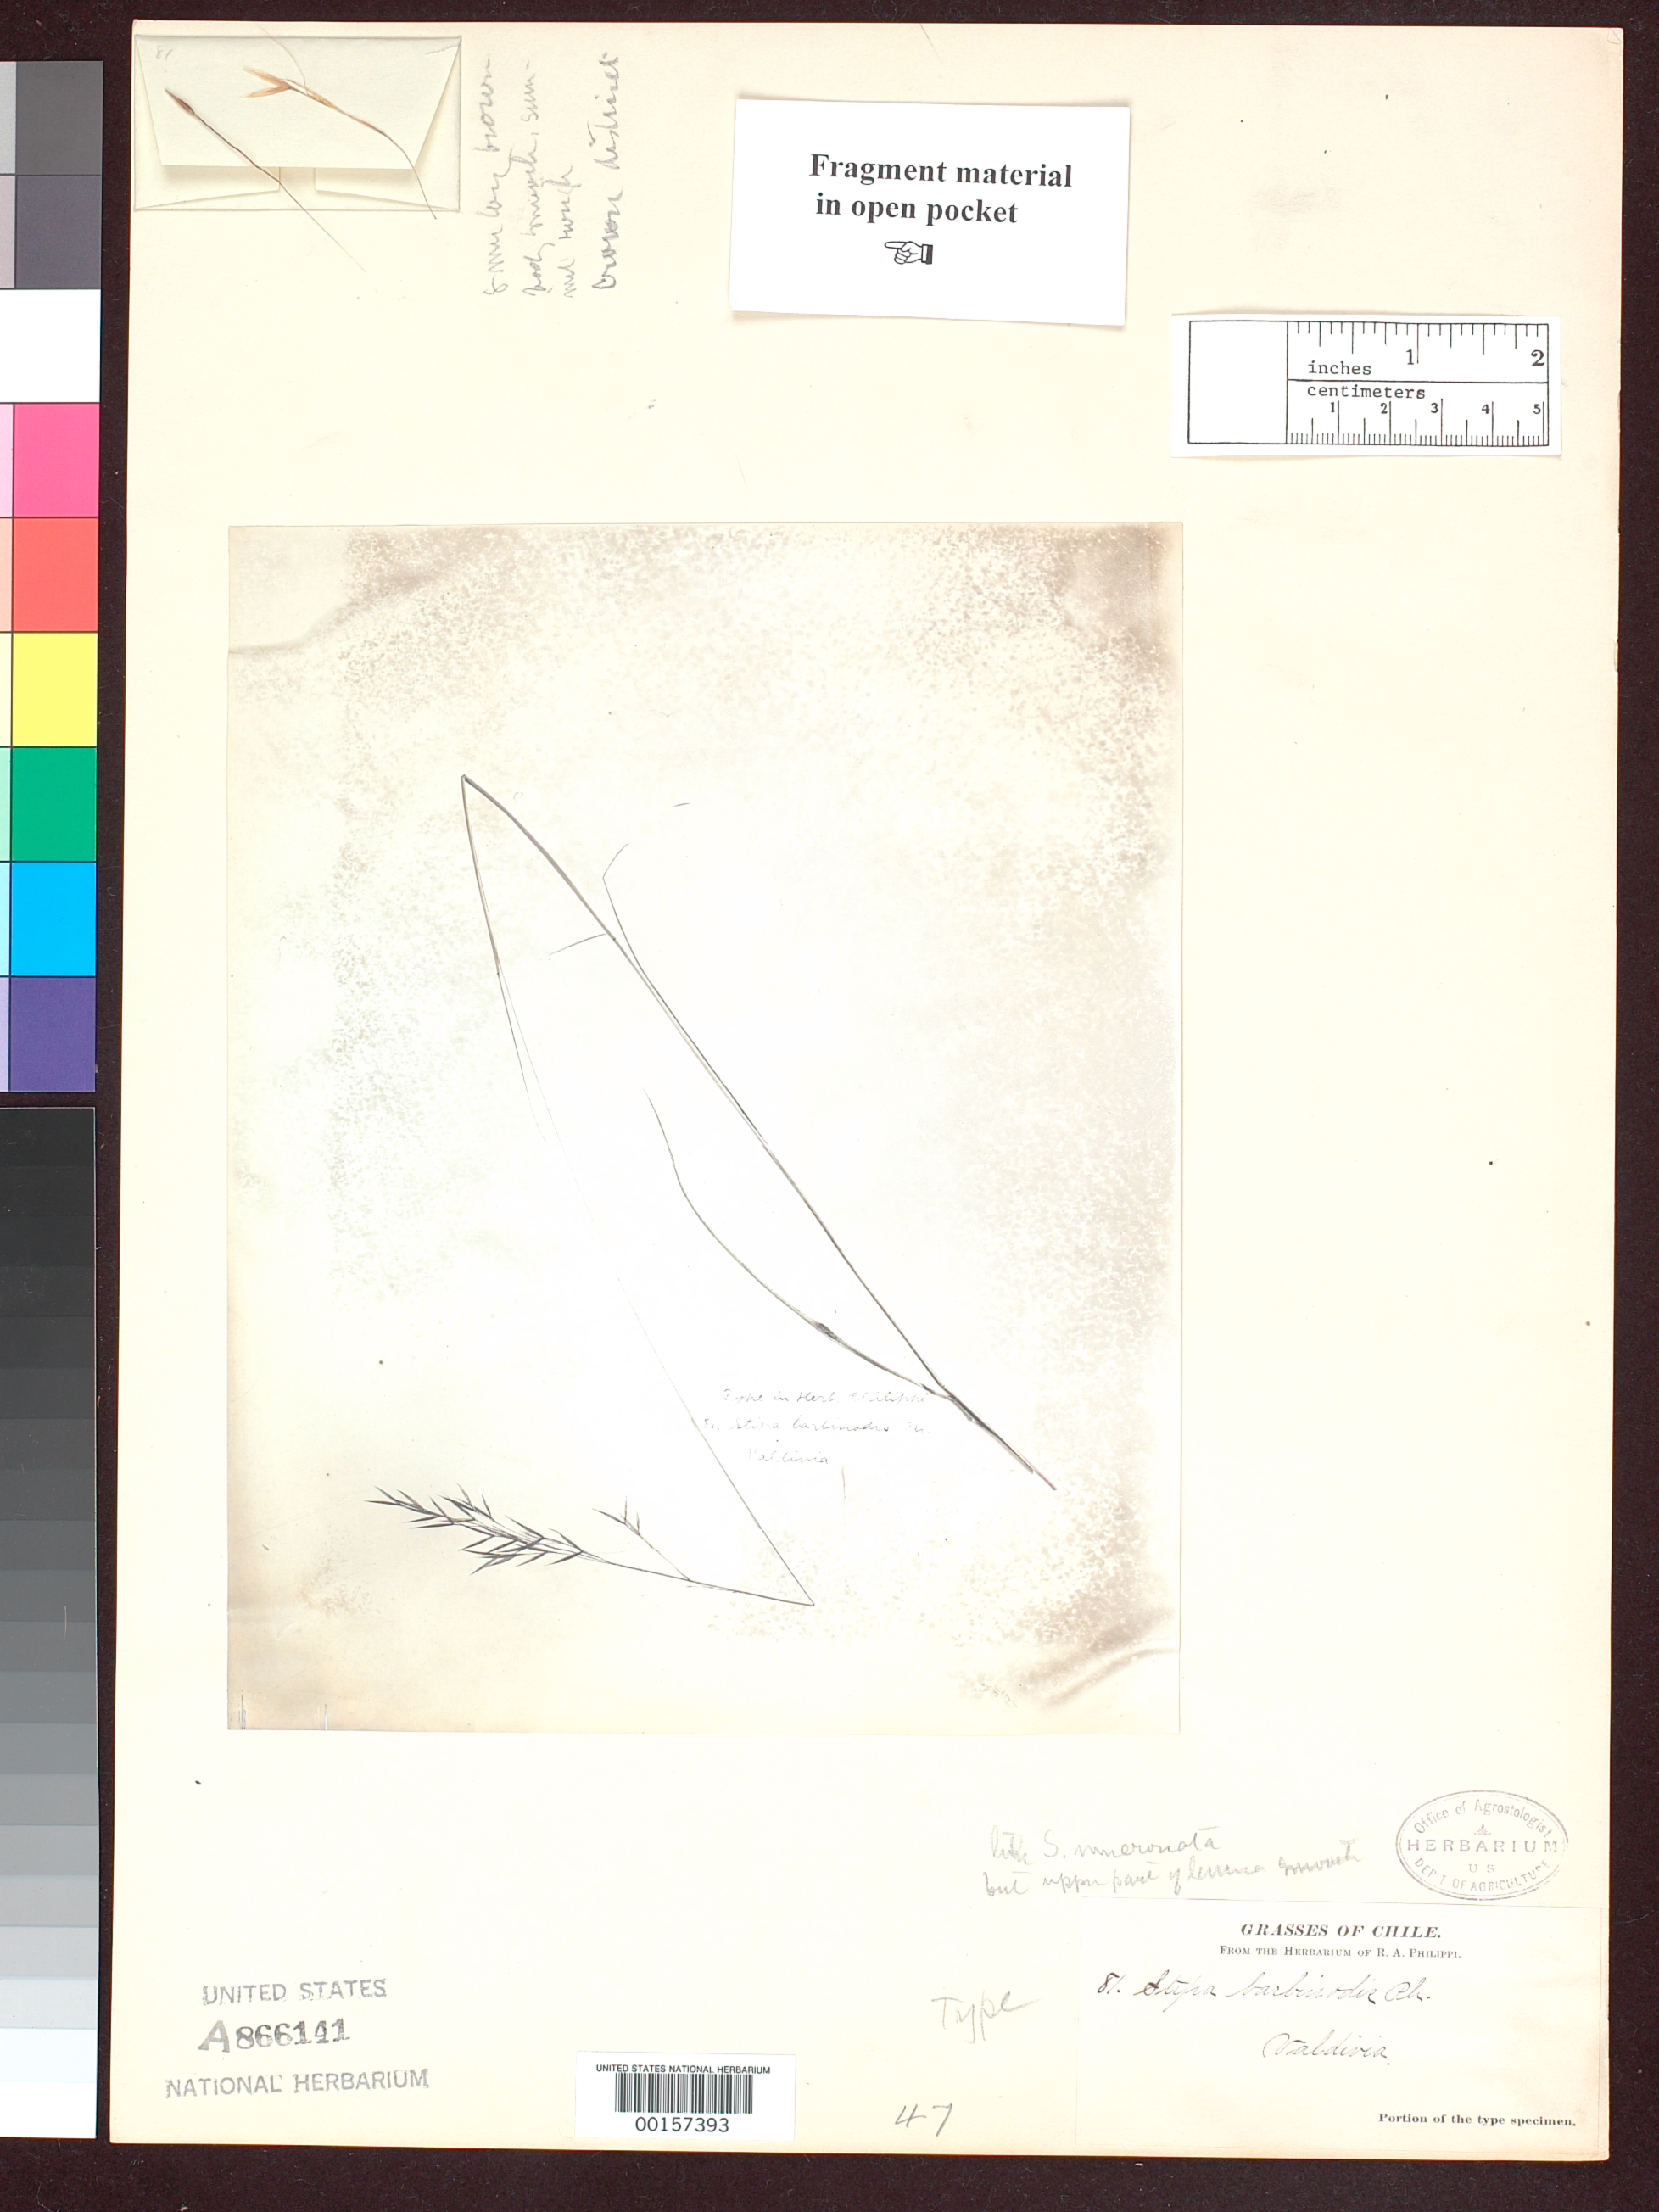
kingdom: Plantae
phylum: Tracheophyta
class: Liliopsida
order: Poales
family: Poaceae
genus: Stipa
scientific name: Stipa barbinodis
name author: Phil.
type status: Type Fragment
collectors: R. A. Philippi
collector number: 81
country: Chile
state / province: Los Ríos (XIV)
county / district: Valdivia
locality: San Juan.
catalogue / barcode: US 866141A